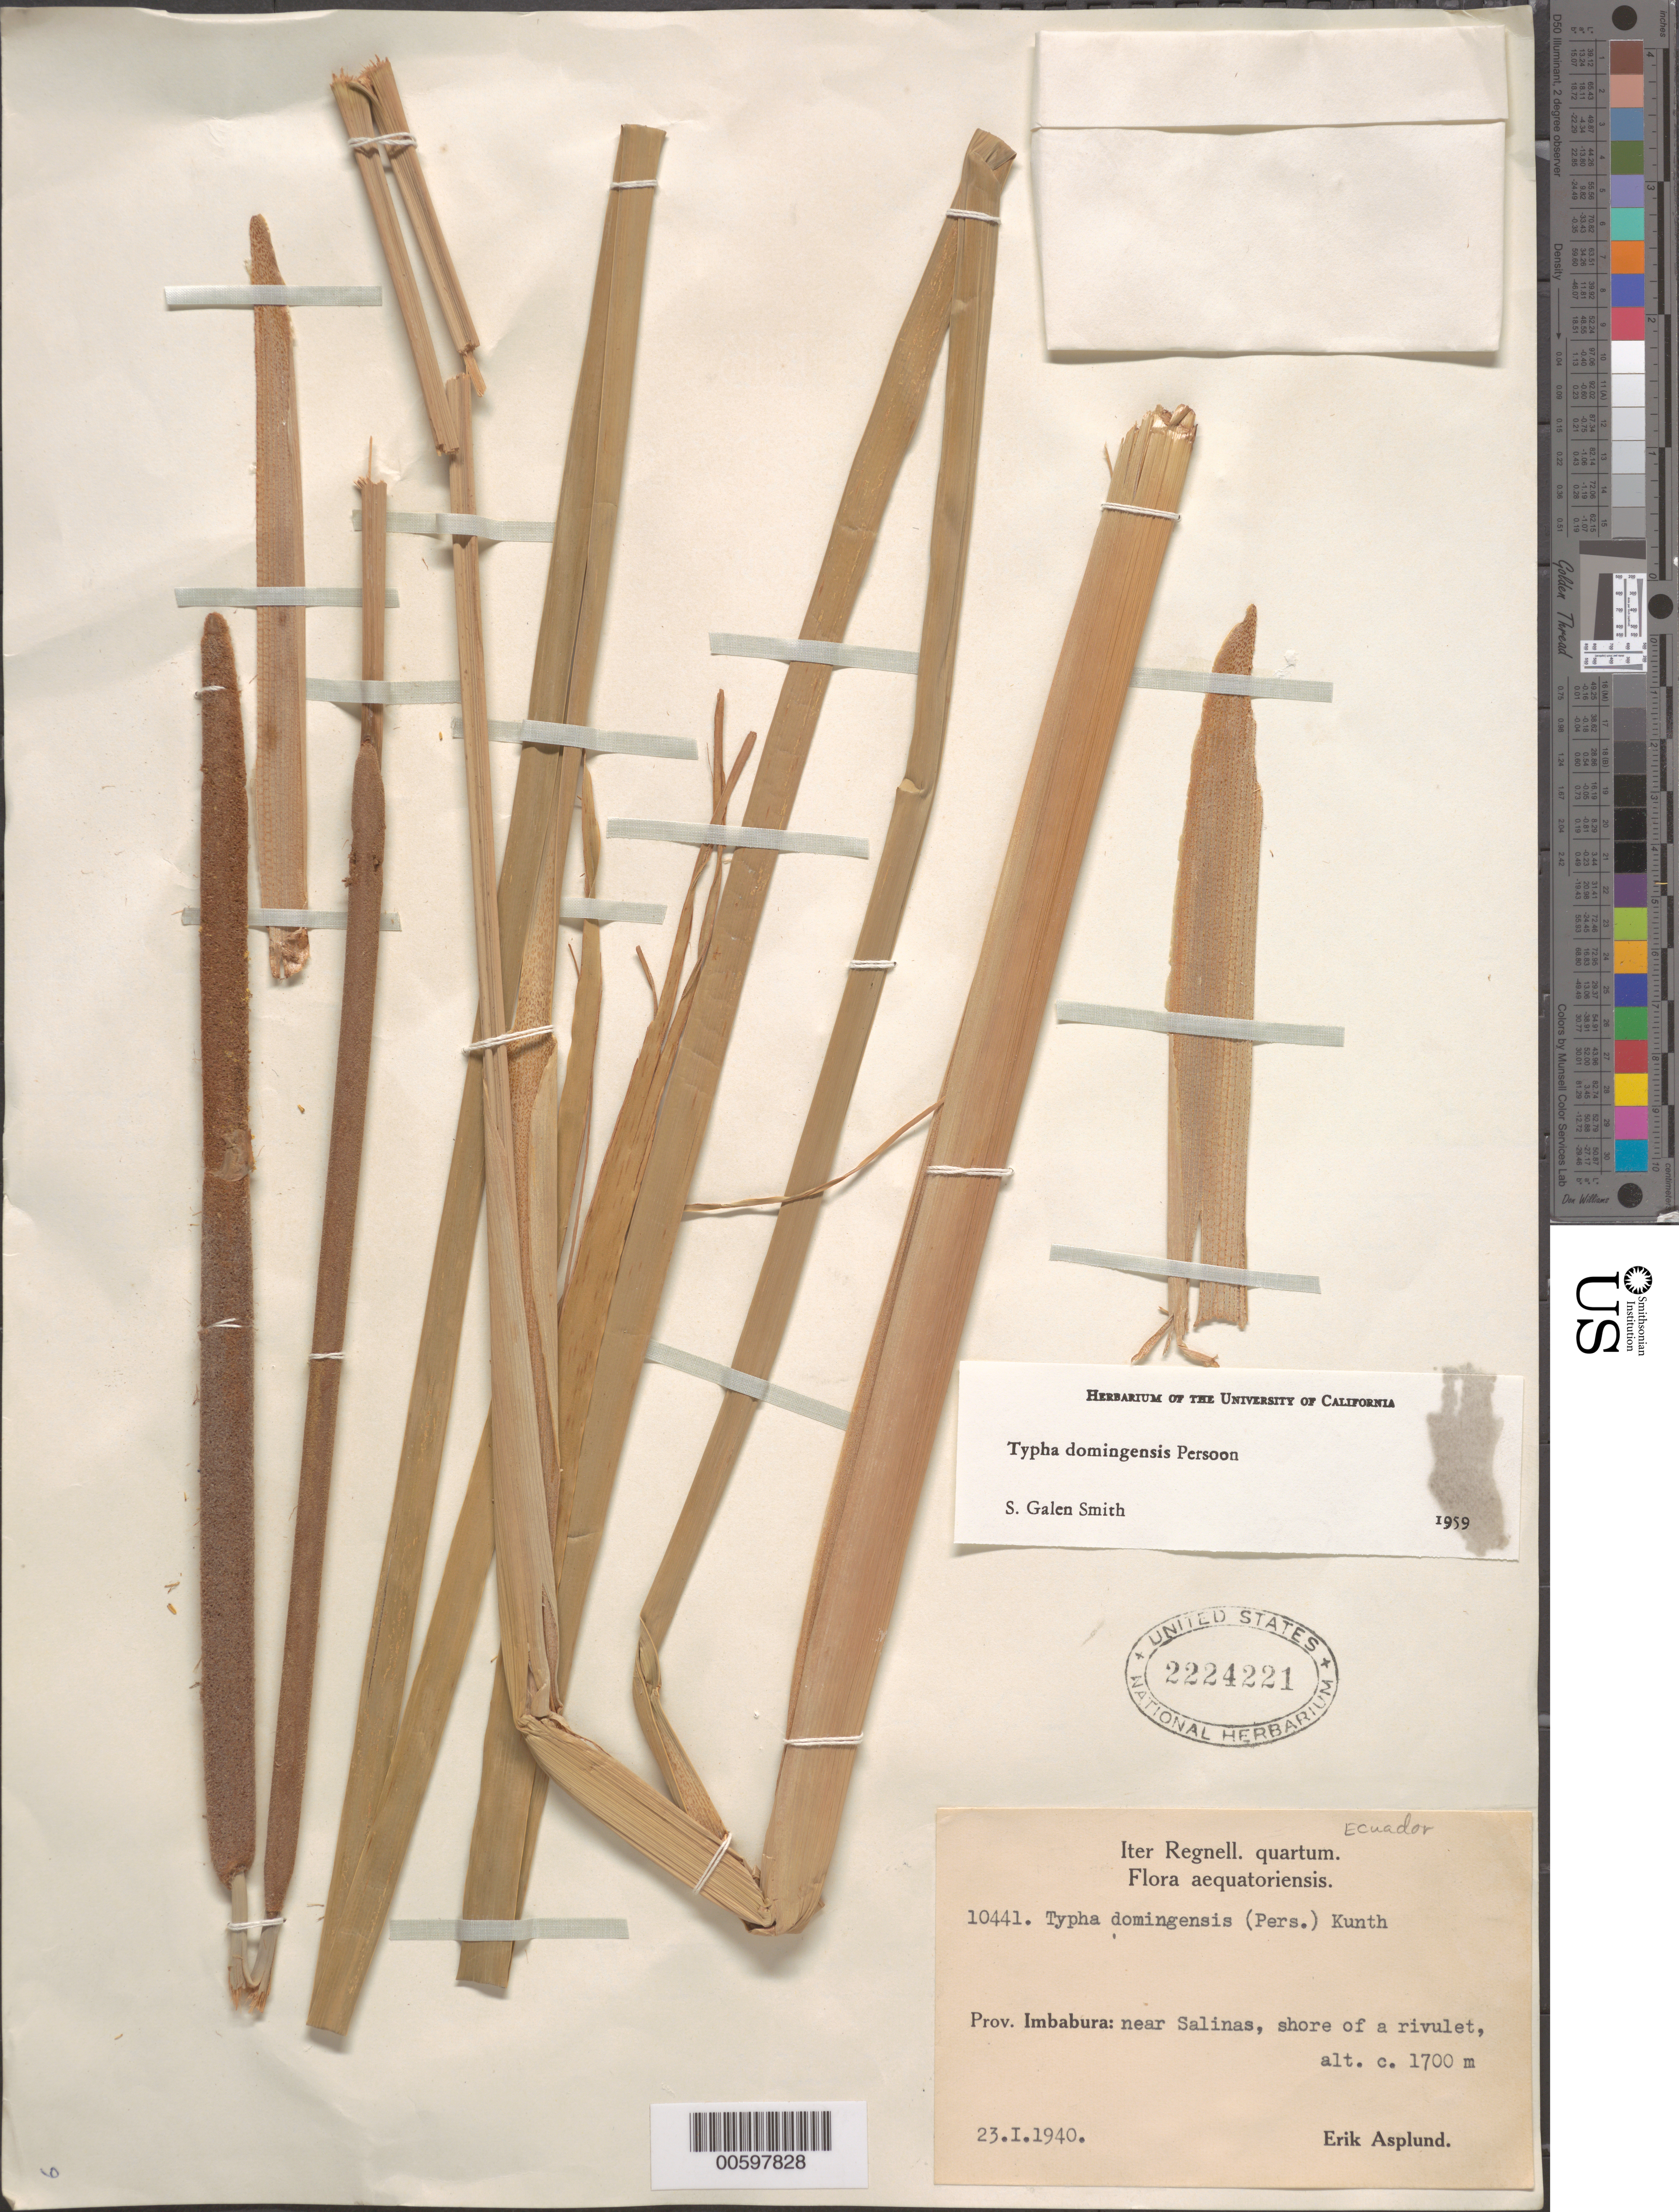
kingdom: Plantae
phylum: Tracheophyta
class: Liliopsida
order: Poales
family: Typhaceae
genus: Typha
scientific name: Typha domingensis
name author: Pers.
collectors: E. Asplund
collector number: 10441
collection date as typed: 23 Jan 1940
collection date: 1940-01-23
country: Ecuador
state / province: Imbabura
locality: Near Salinas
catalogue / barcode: US 2224221